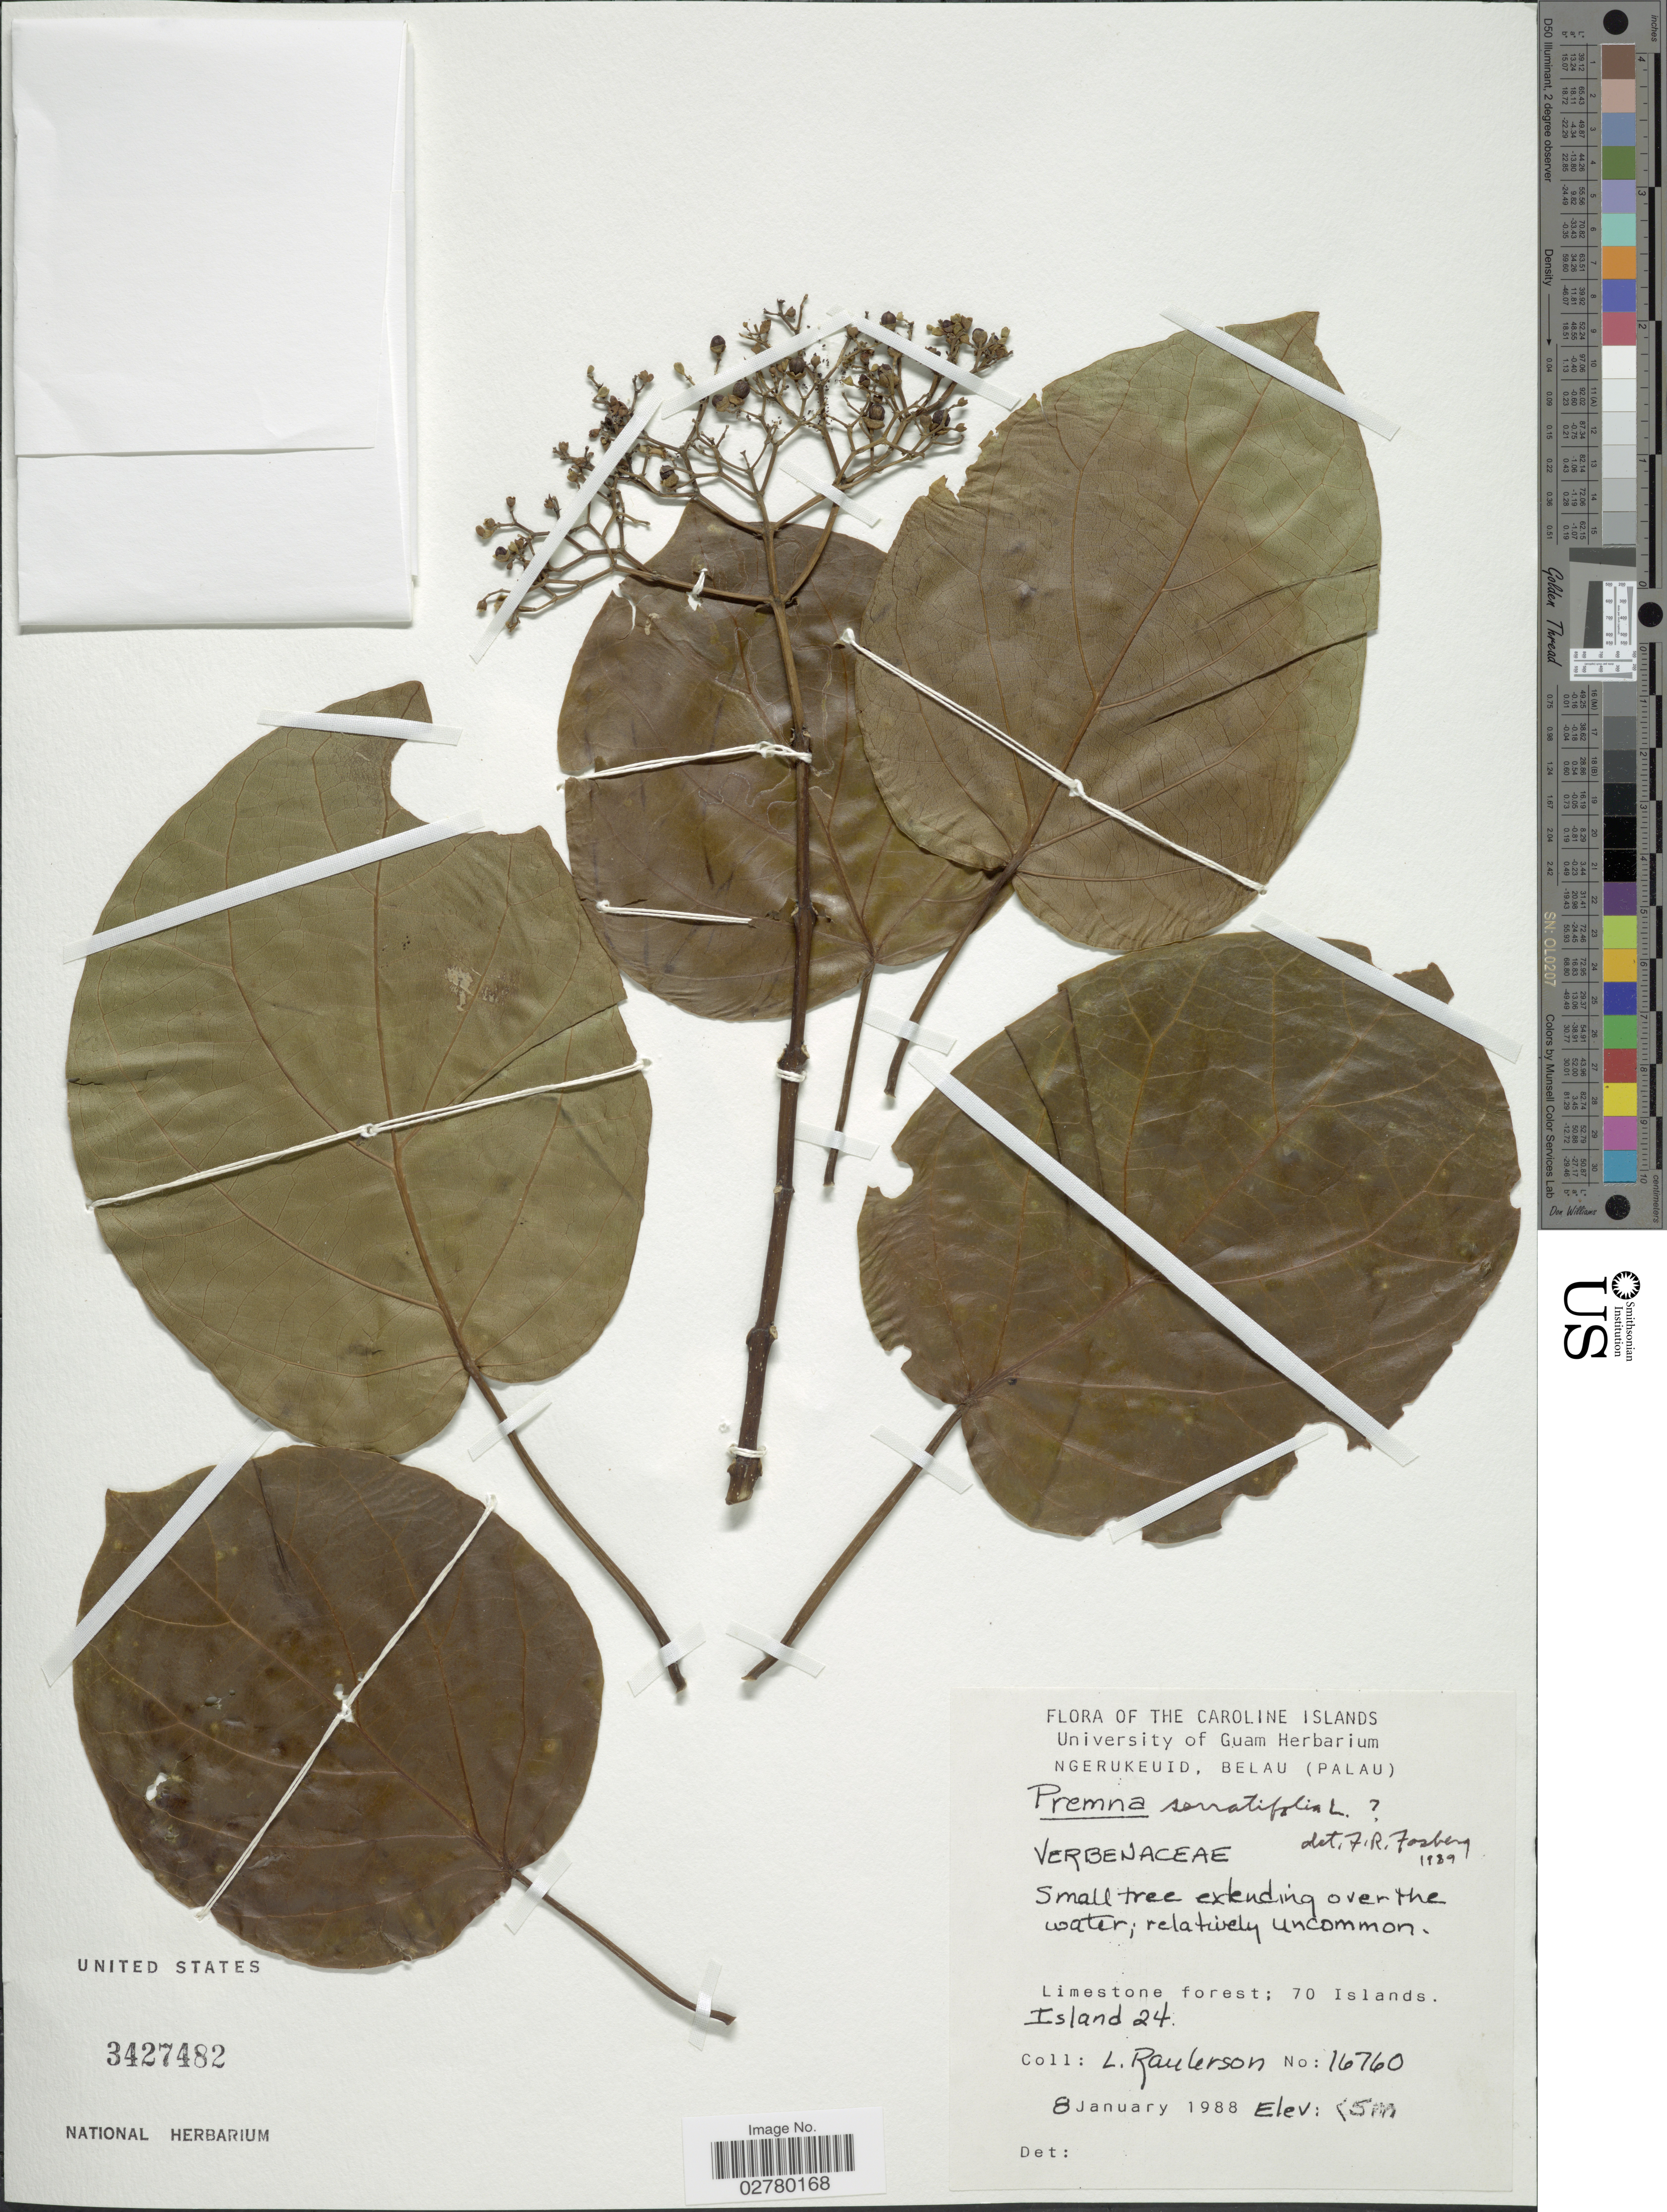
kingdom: Plantae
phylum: Tracheophyta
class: Magnoliopsida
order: Lamiales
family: Lamiaceae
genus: Premna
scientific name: Premna serratifolia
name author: L.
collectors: L. Raulerson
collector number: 16760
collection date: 1988-01-08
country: Palau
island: Ngerukeuid [Orukuizu]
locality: Caroline Islands. Ngerukeuid, Belau (Palau). Limestone forest; 70 Islands. Island 24.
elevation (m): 5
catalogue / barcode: US 3427482